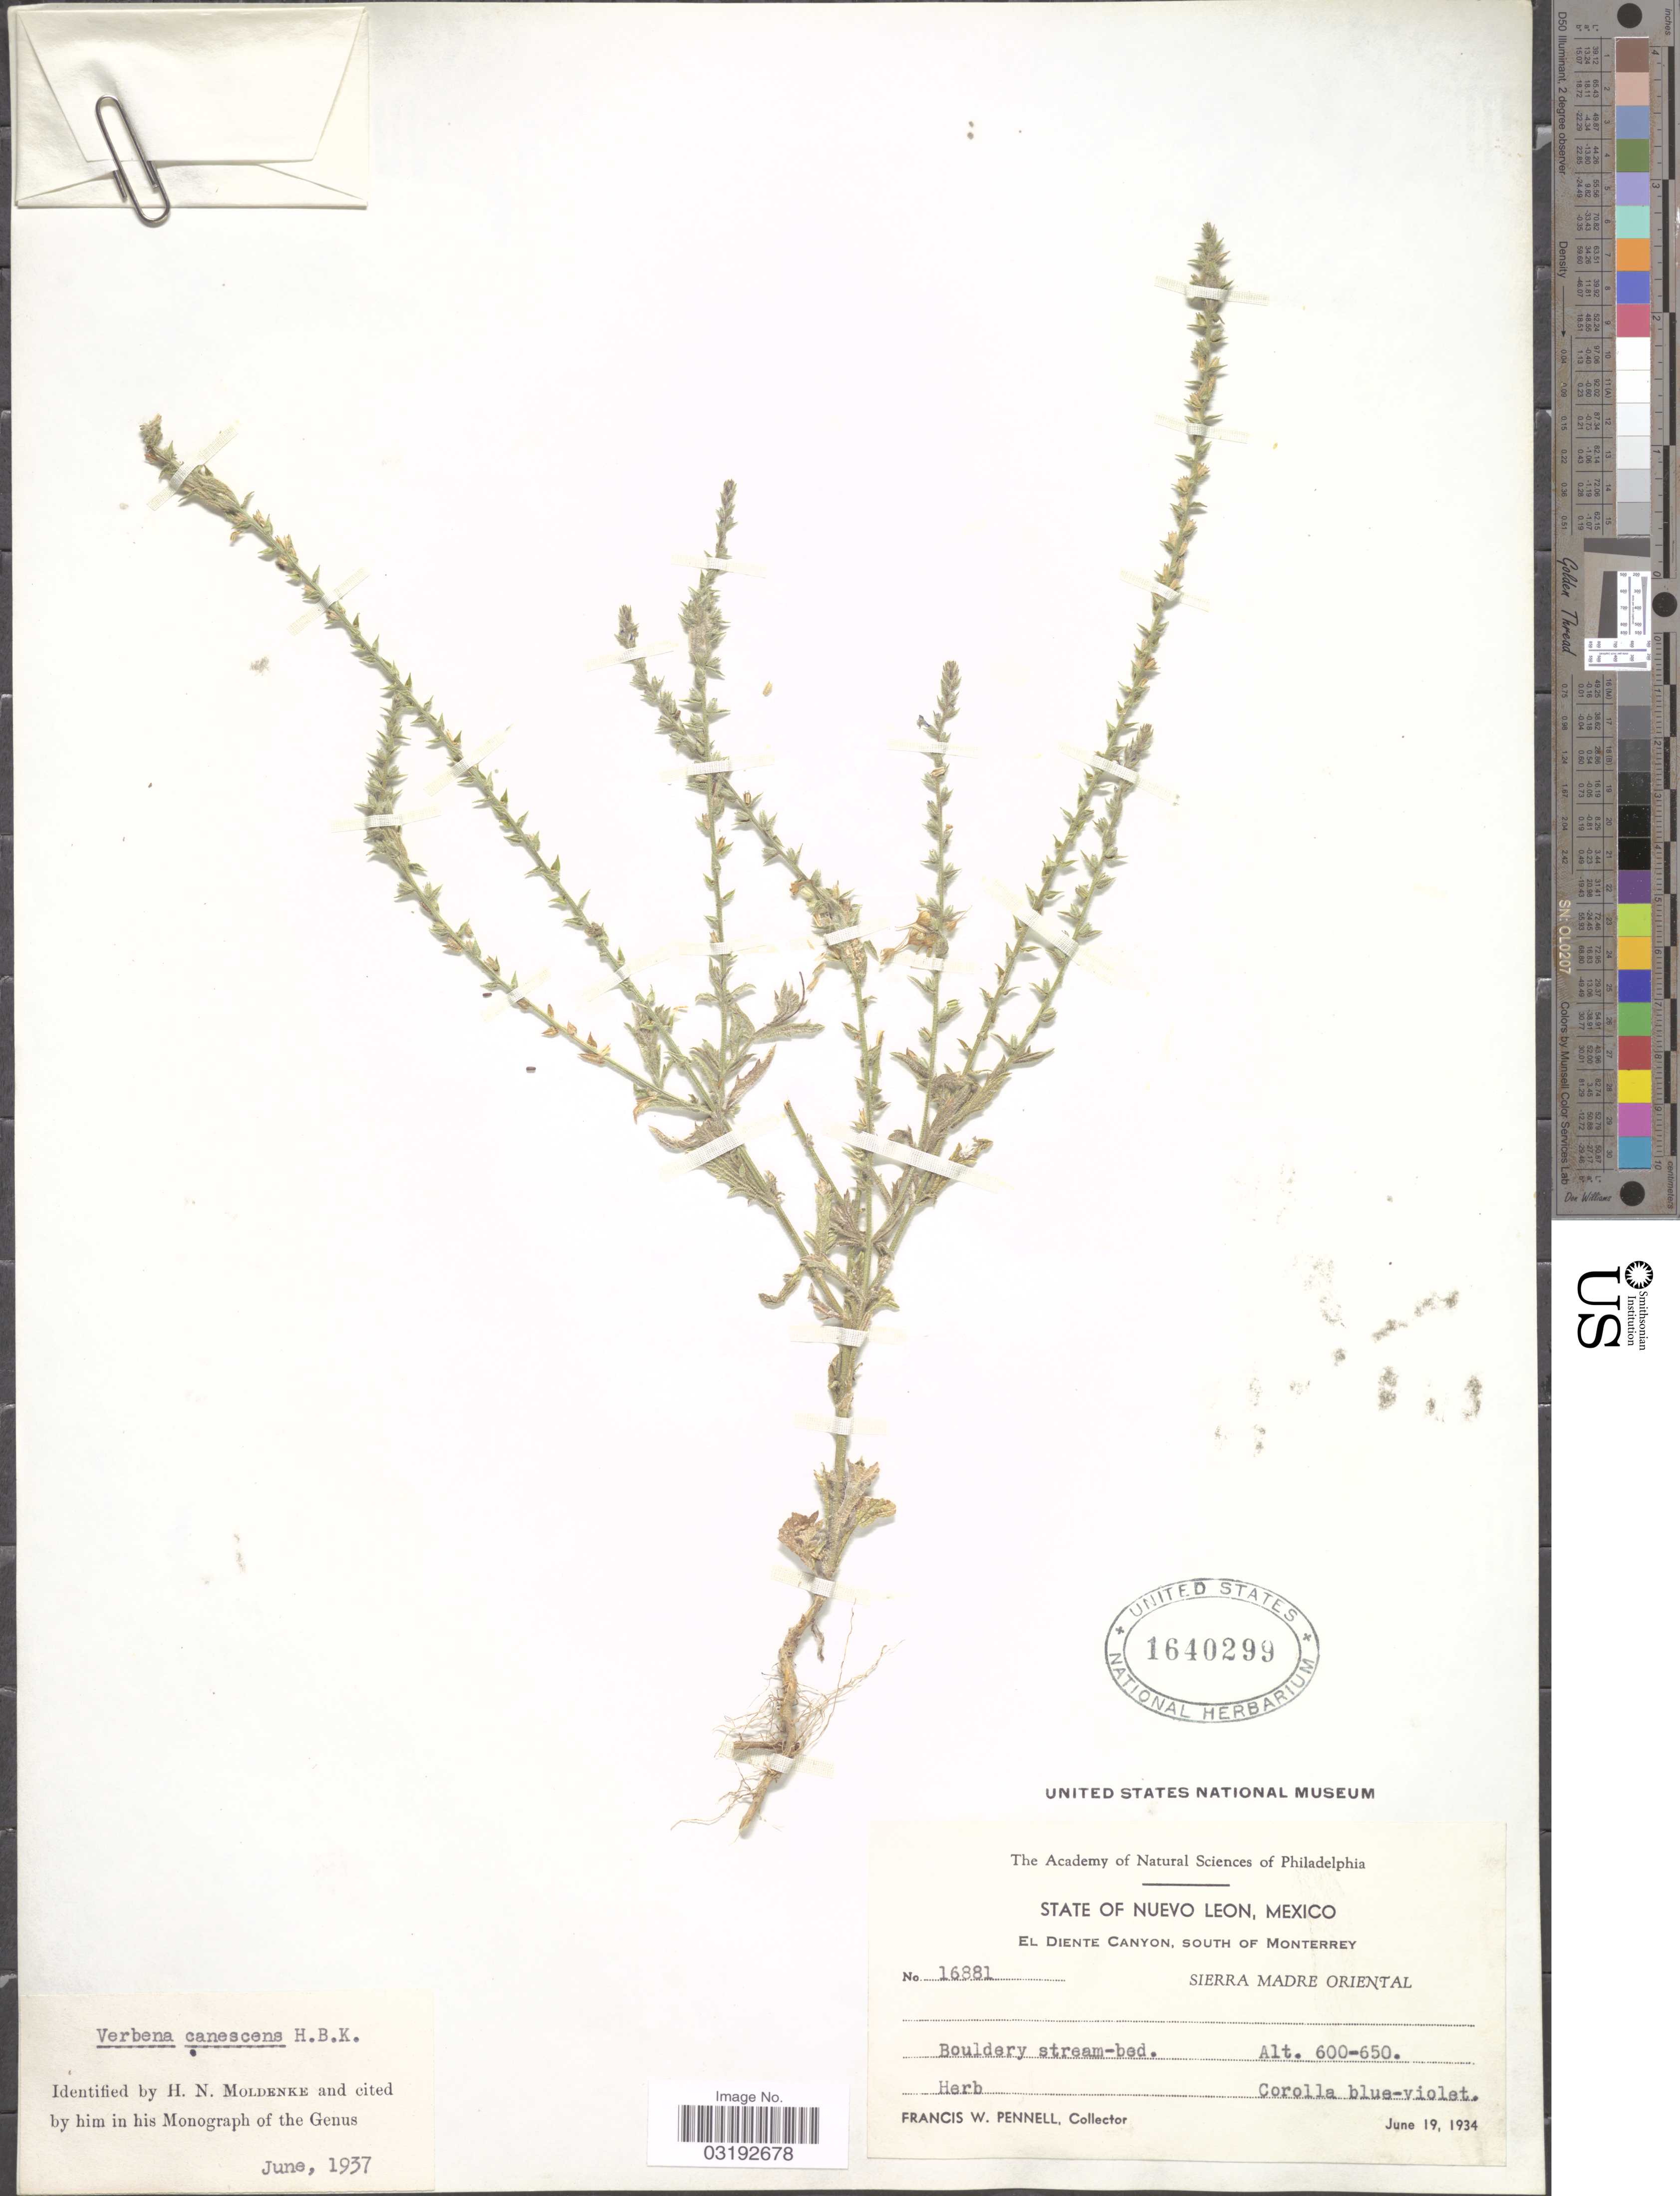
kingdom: Plantae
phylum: Tracheophyta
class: Magnoliopsida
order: Lamiales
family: Verbenaceae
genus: Verbena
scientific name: Verbena canescens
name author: Kunth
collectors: F. W. Pennell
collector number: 16881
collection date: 1934-06-19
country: Mexico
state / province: Nuevo León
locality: El Diente Canyon, south of Monterrey. Sierra Madre Oriental.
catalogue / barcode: US 1640299